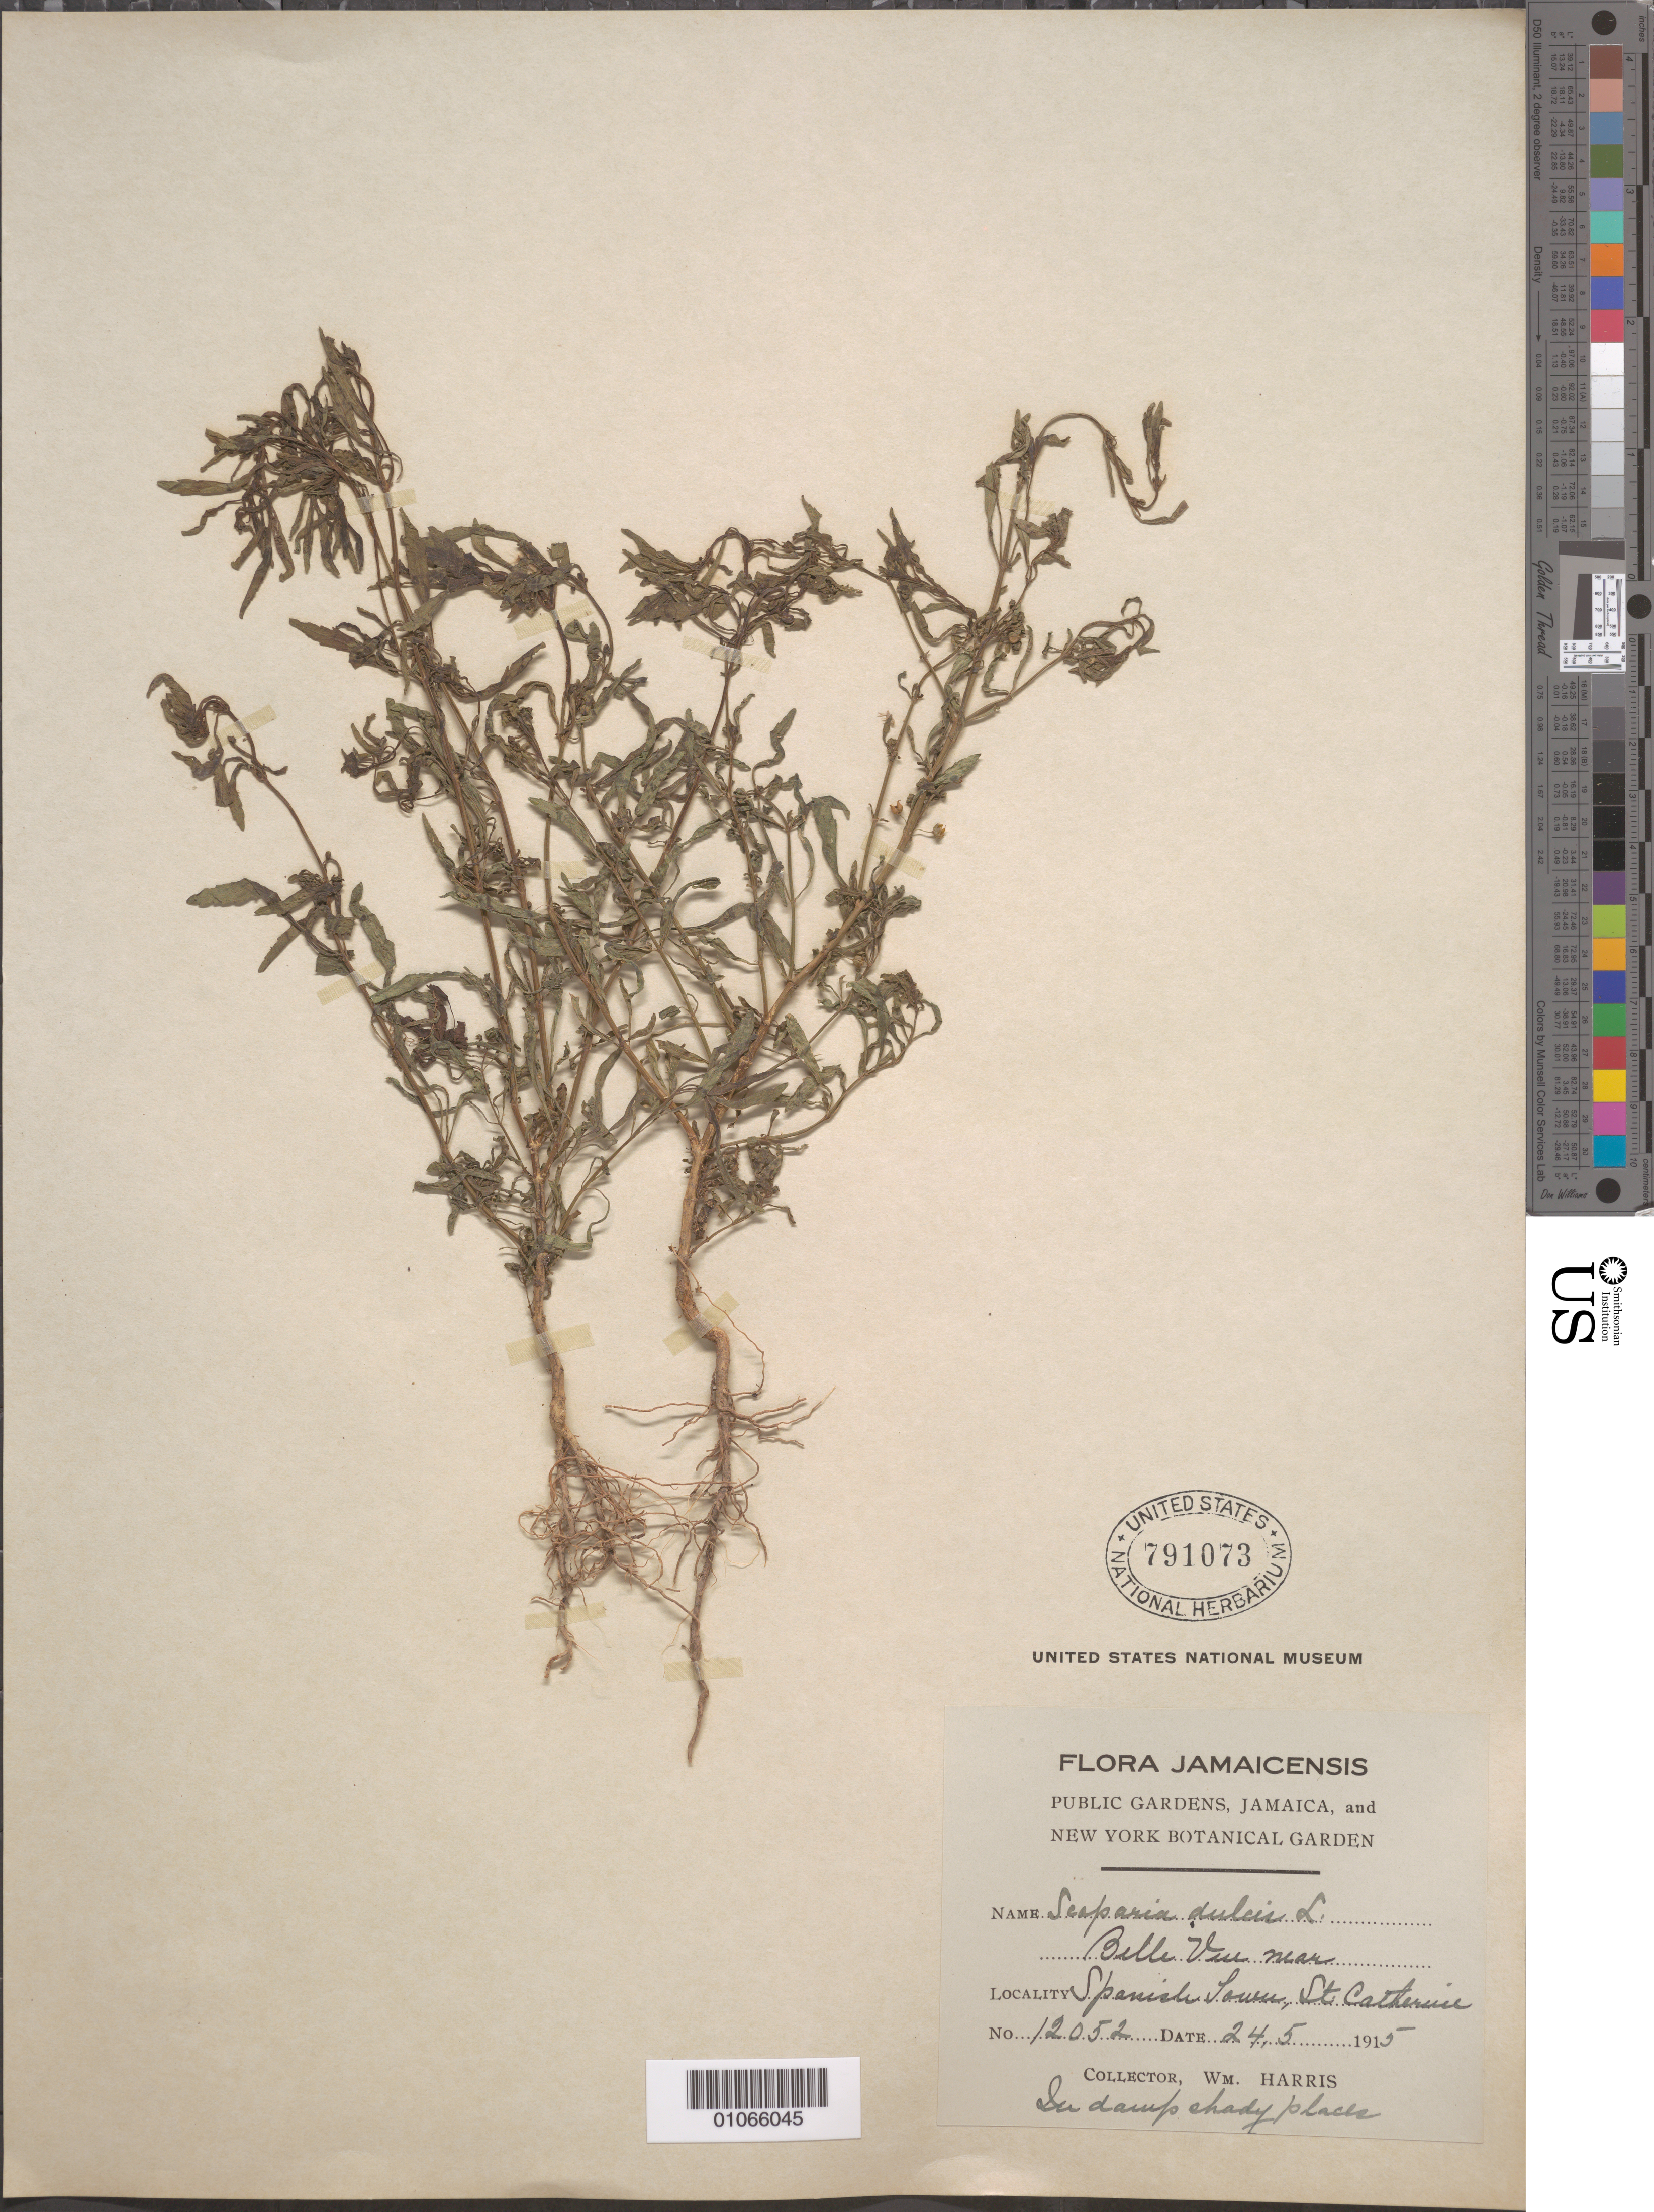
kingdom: Plantae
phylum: Tracheophyta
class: Magnoliopsida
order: Lamiales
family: Plantaginaceae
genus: Scoparia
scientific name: Scoparia dulcis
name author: L.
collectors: W. Harris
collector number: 12052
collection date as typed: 24 May 1915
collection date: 1915-05-24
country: Jamaica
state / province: Saint Catherine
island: Jamaica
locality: Bellevue near Spanish Town in damp shady places.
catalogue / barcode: US 791073